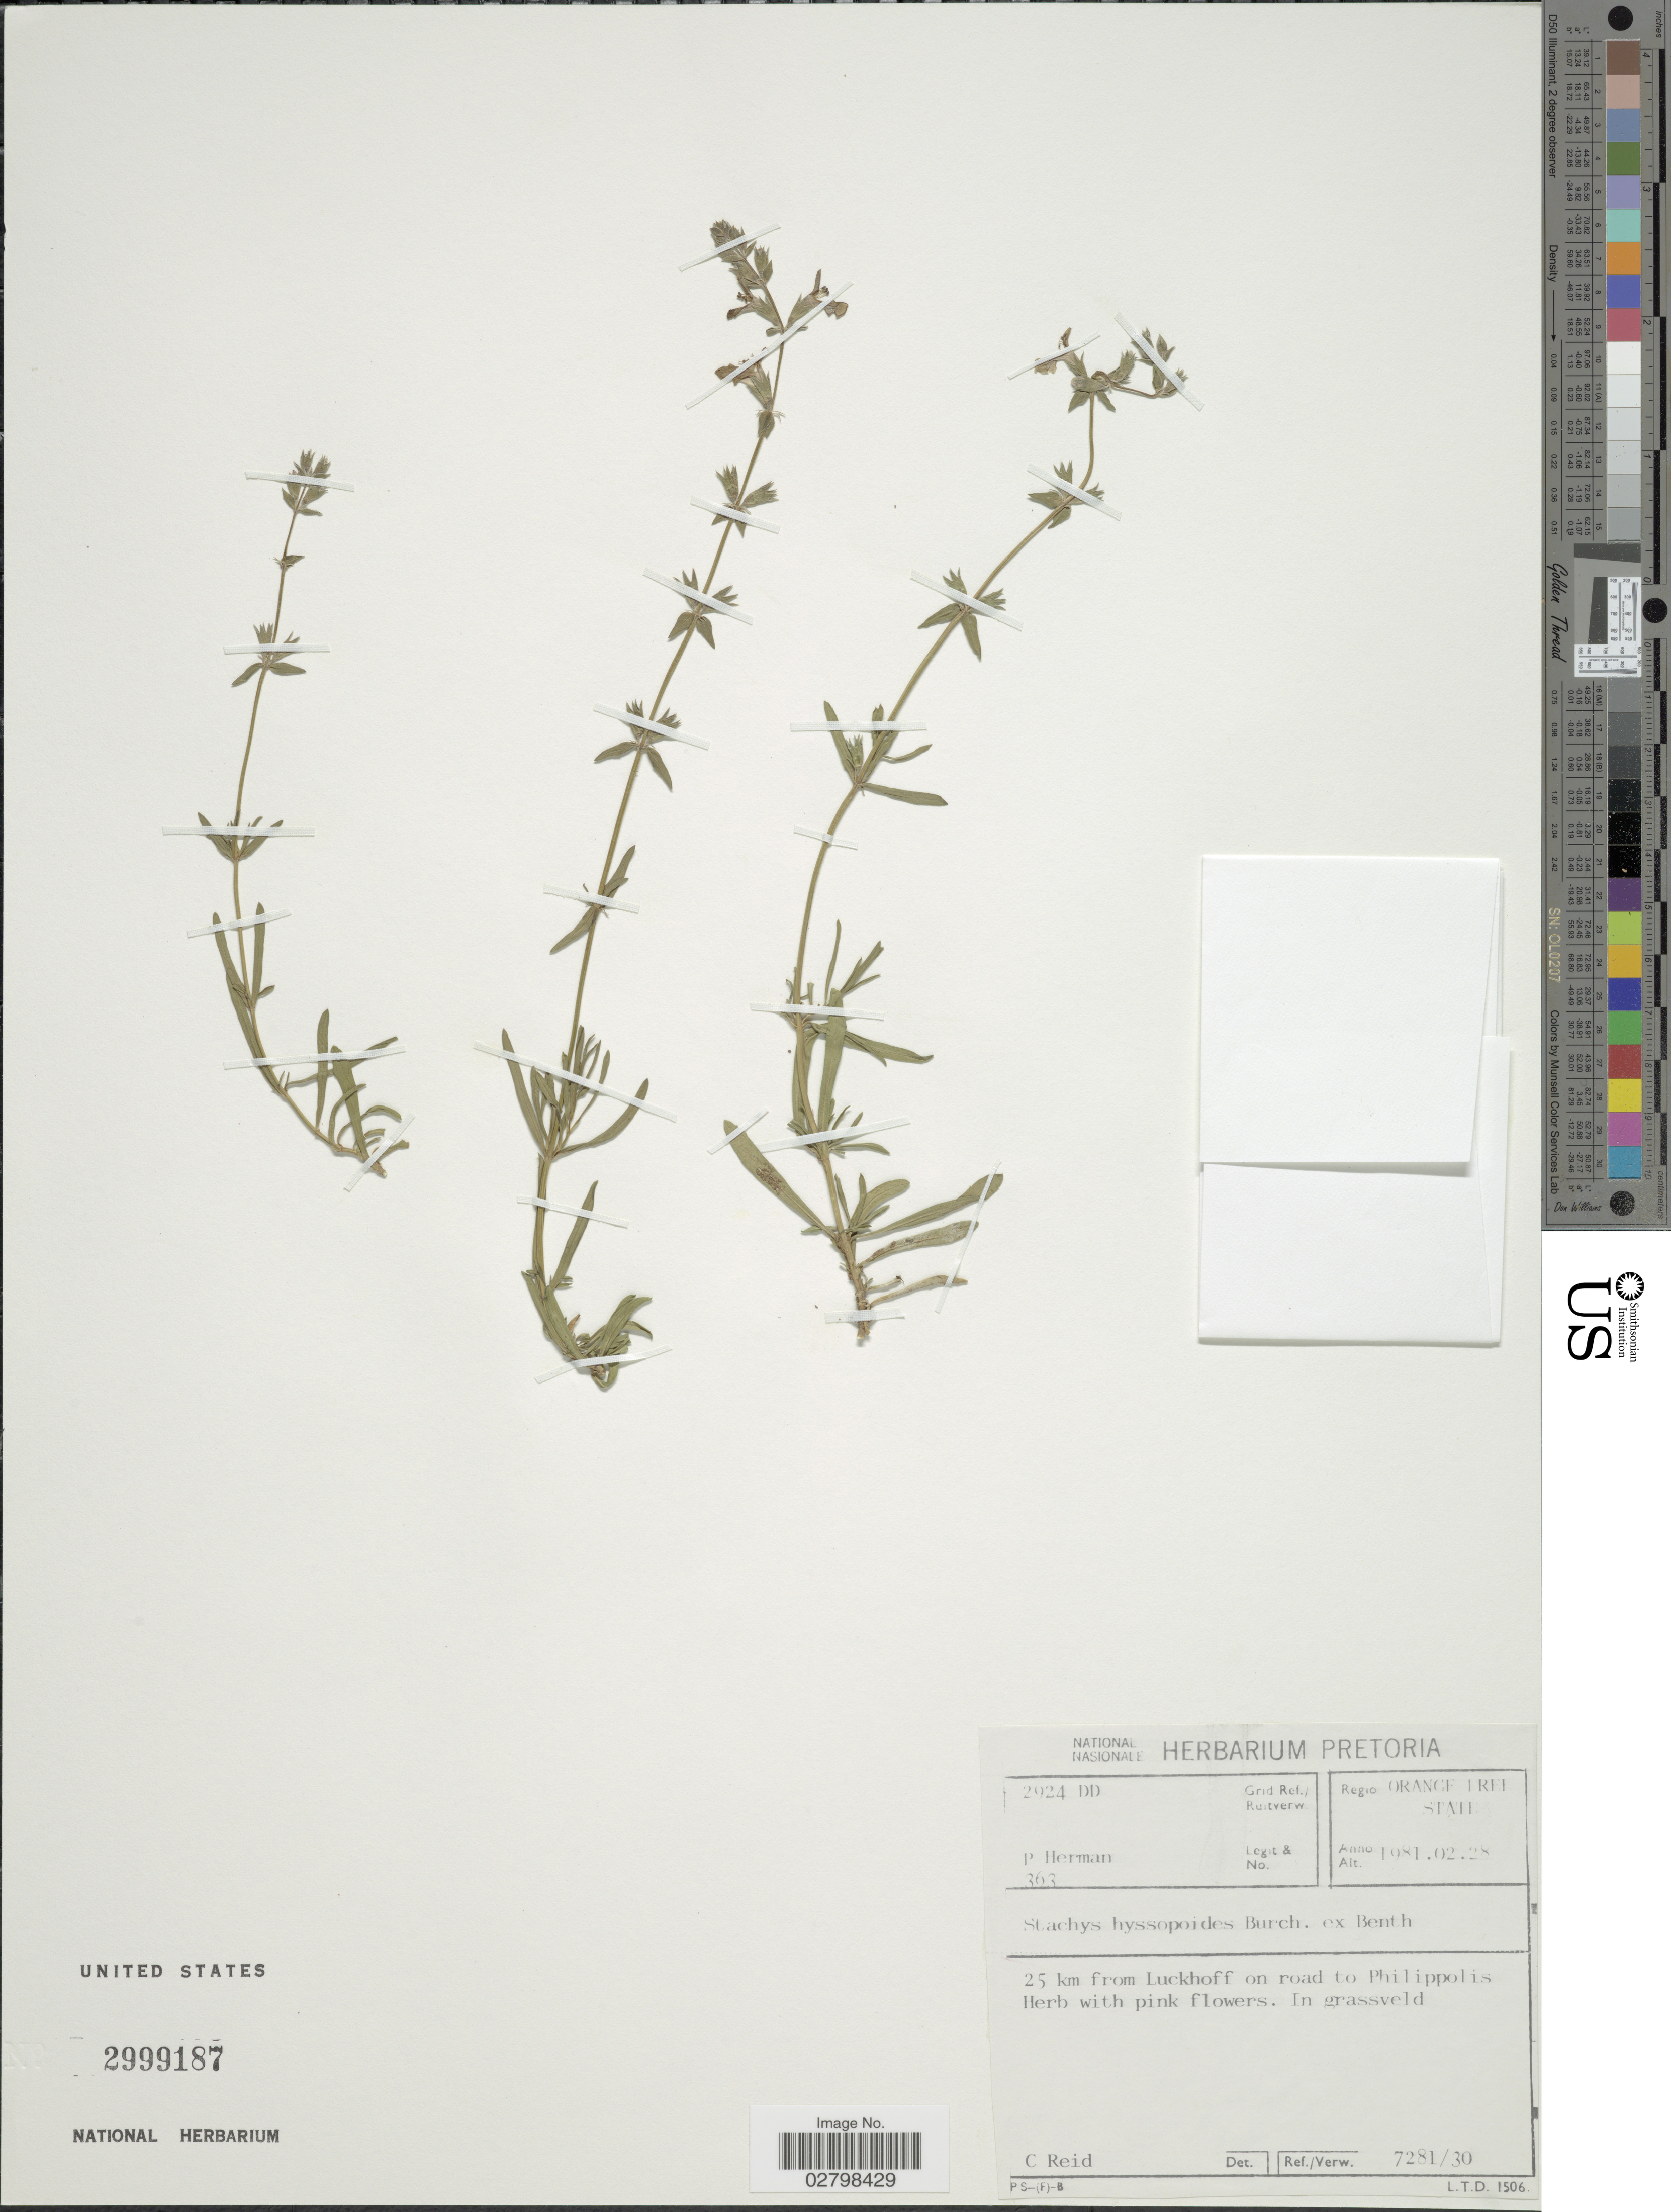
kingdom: Plantae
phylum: Tracheophyta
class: Magnoliopsida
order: Lamiales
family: Lamiaceae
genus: Stachys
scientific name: Stachys hyssopoides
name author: Burch. ex Benth.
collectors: P. Herman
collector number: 363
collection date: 1981-02-28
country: South Africa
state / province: Free State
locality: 2924 DD Grid Ref./Ruitverw. Regio Orange Free State. 25 km from Luckhoff on road to Philippolis.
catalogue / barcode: US 2999187